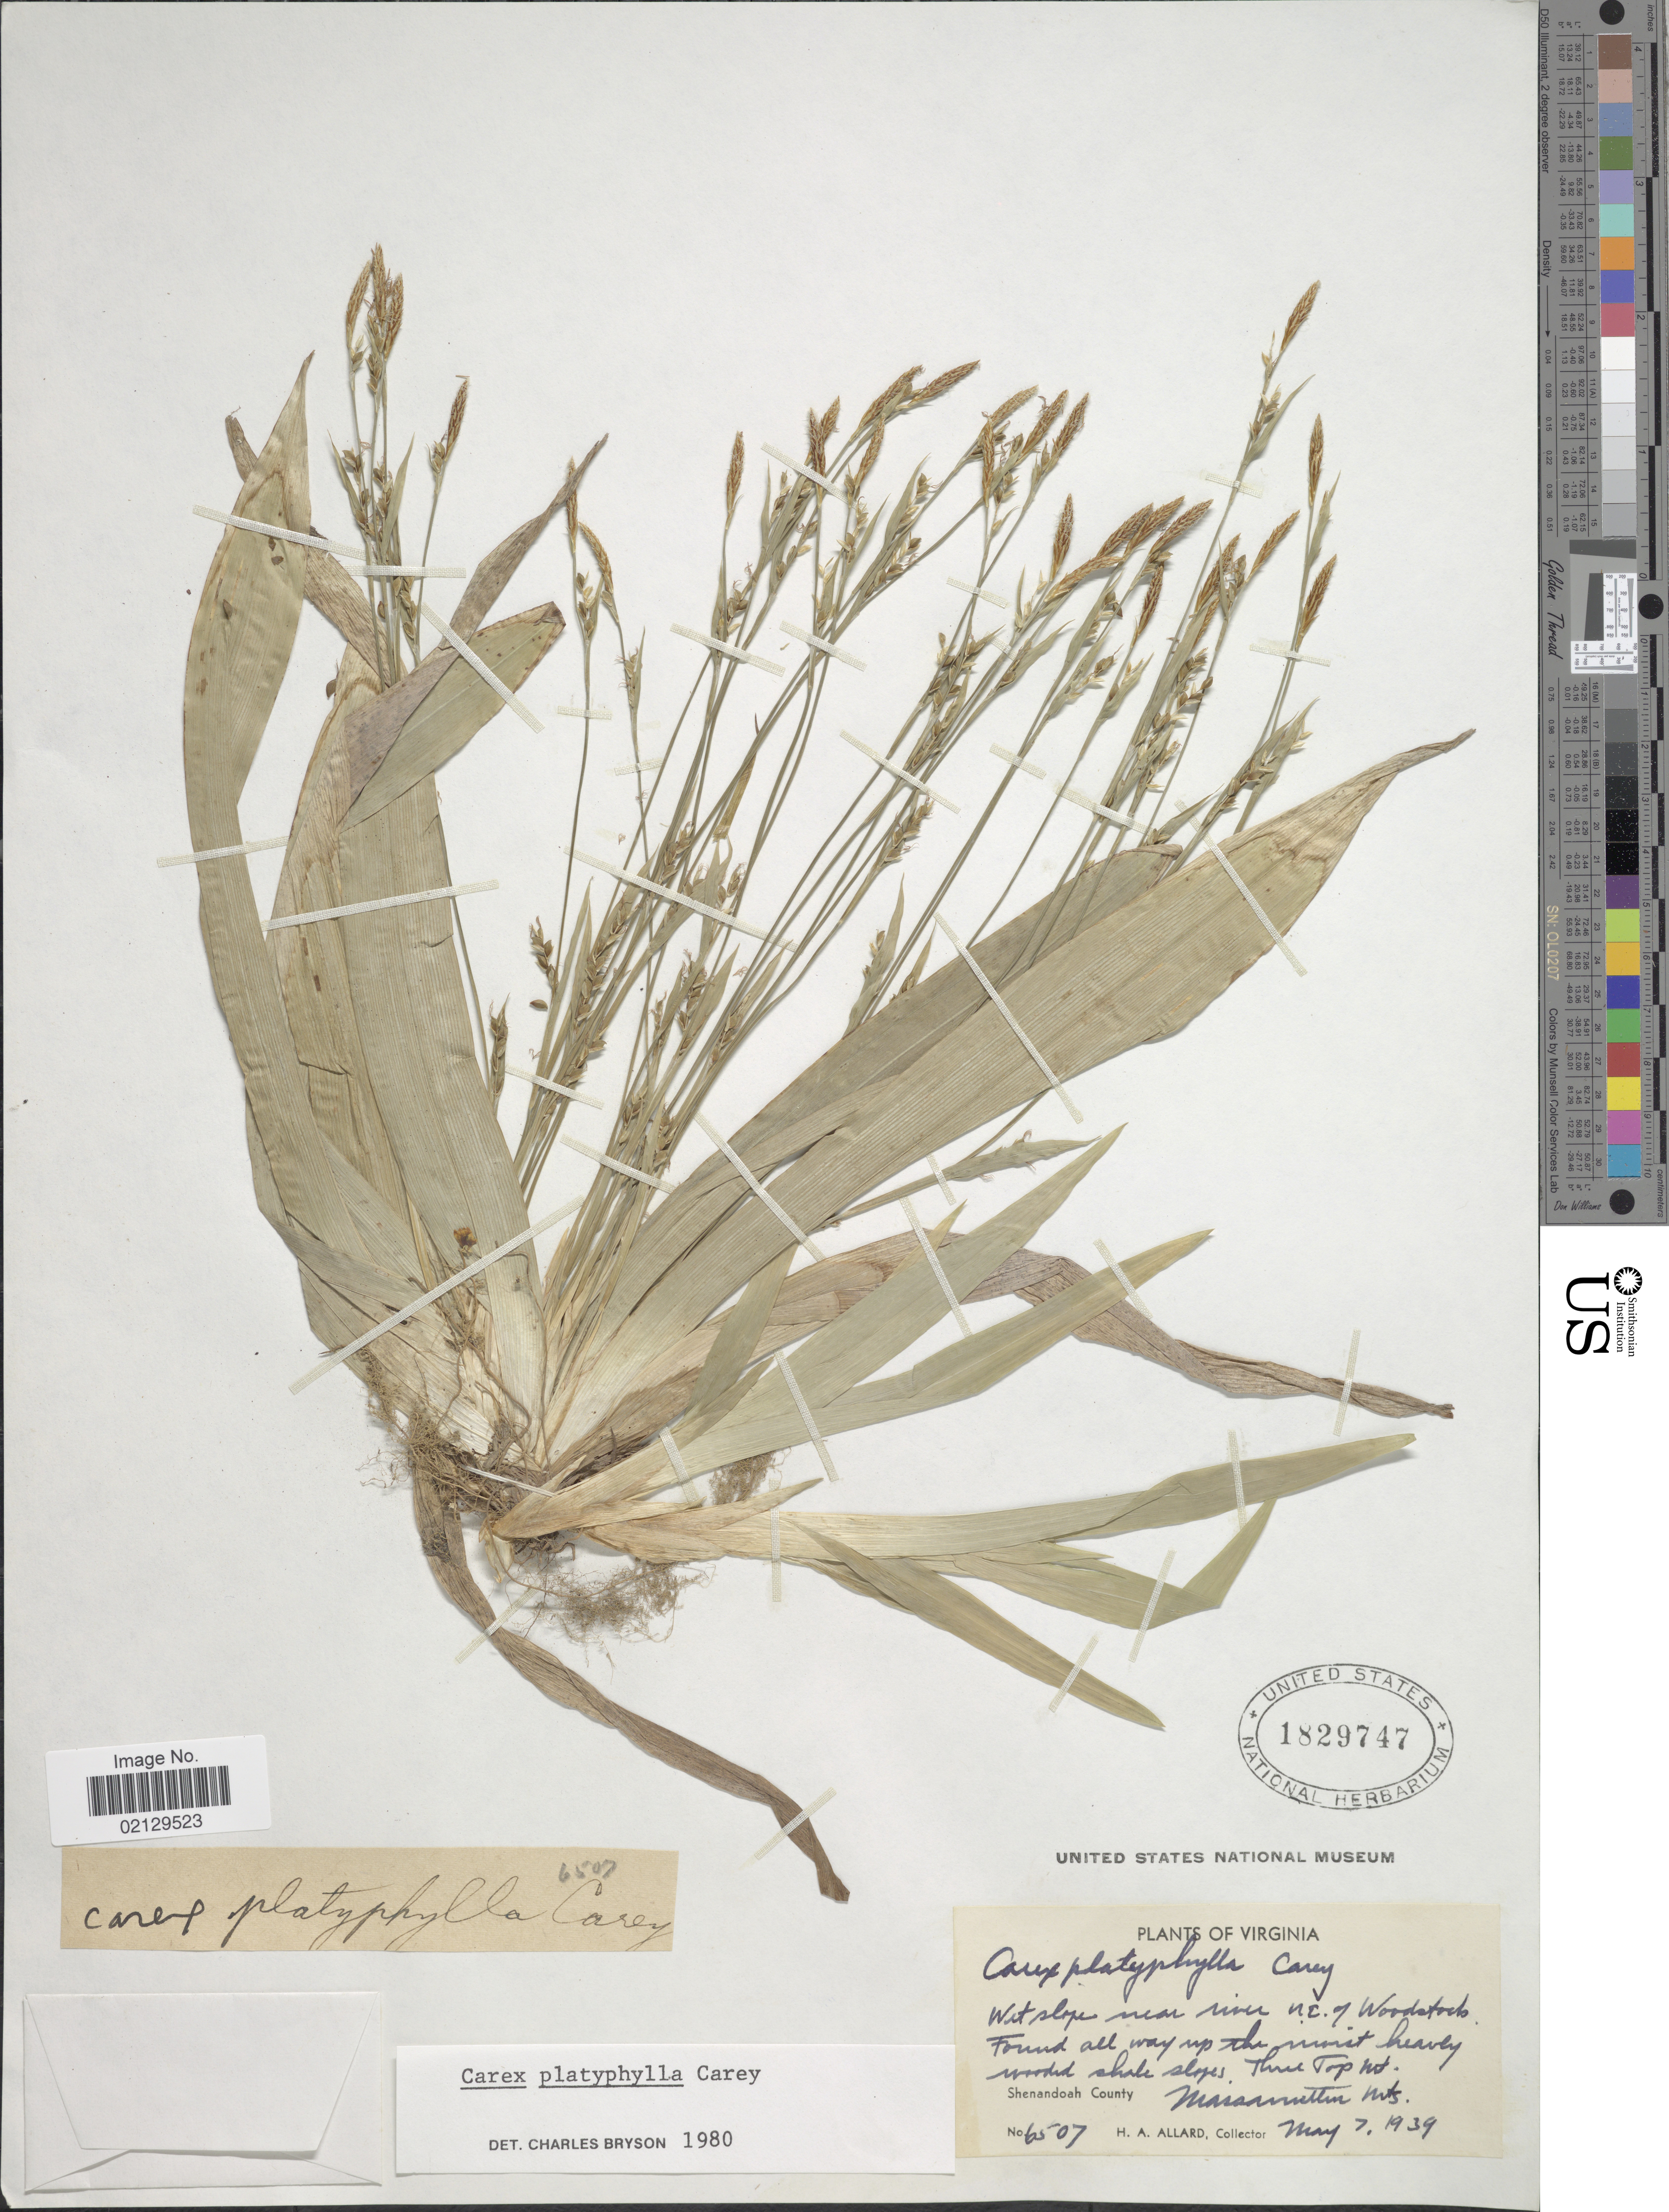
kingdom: Plantae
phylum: Tracheophyta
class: Liliopsida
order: Poales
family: Cyperaceae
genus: Carex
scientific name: Carex platyphylla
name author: J. Carey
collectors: H. A. Allard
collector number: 6507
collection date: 1939-05-07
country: United States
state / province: Virginia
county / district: Shenandoah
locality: Wet slope near river N.E. of Woodstock, Three Top Mt. Shenandoah County, Massanutten Mts.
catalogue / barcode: US 1829747